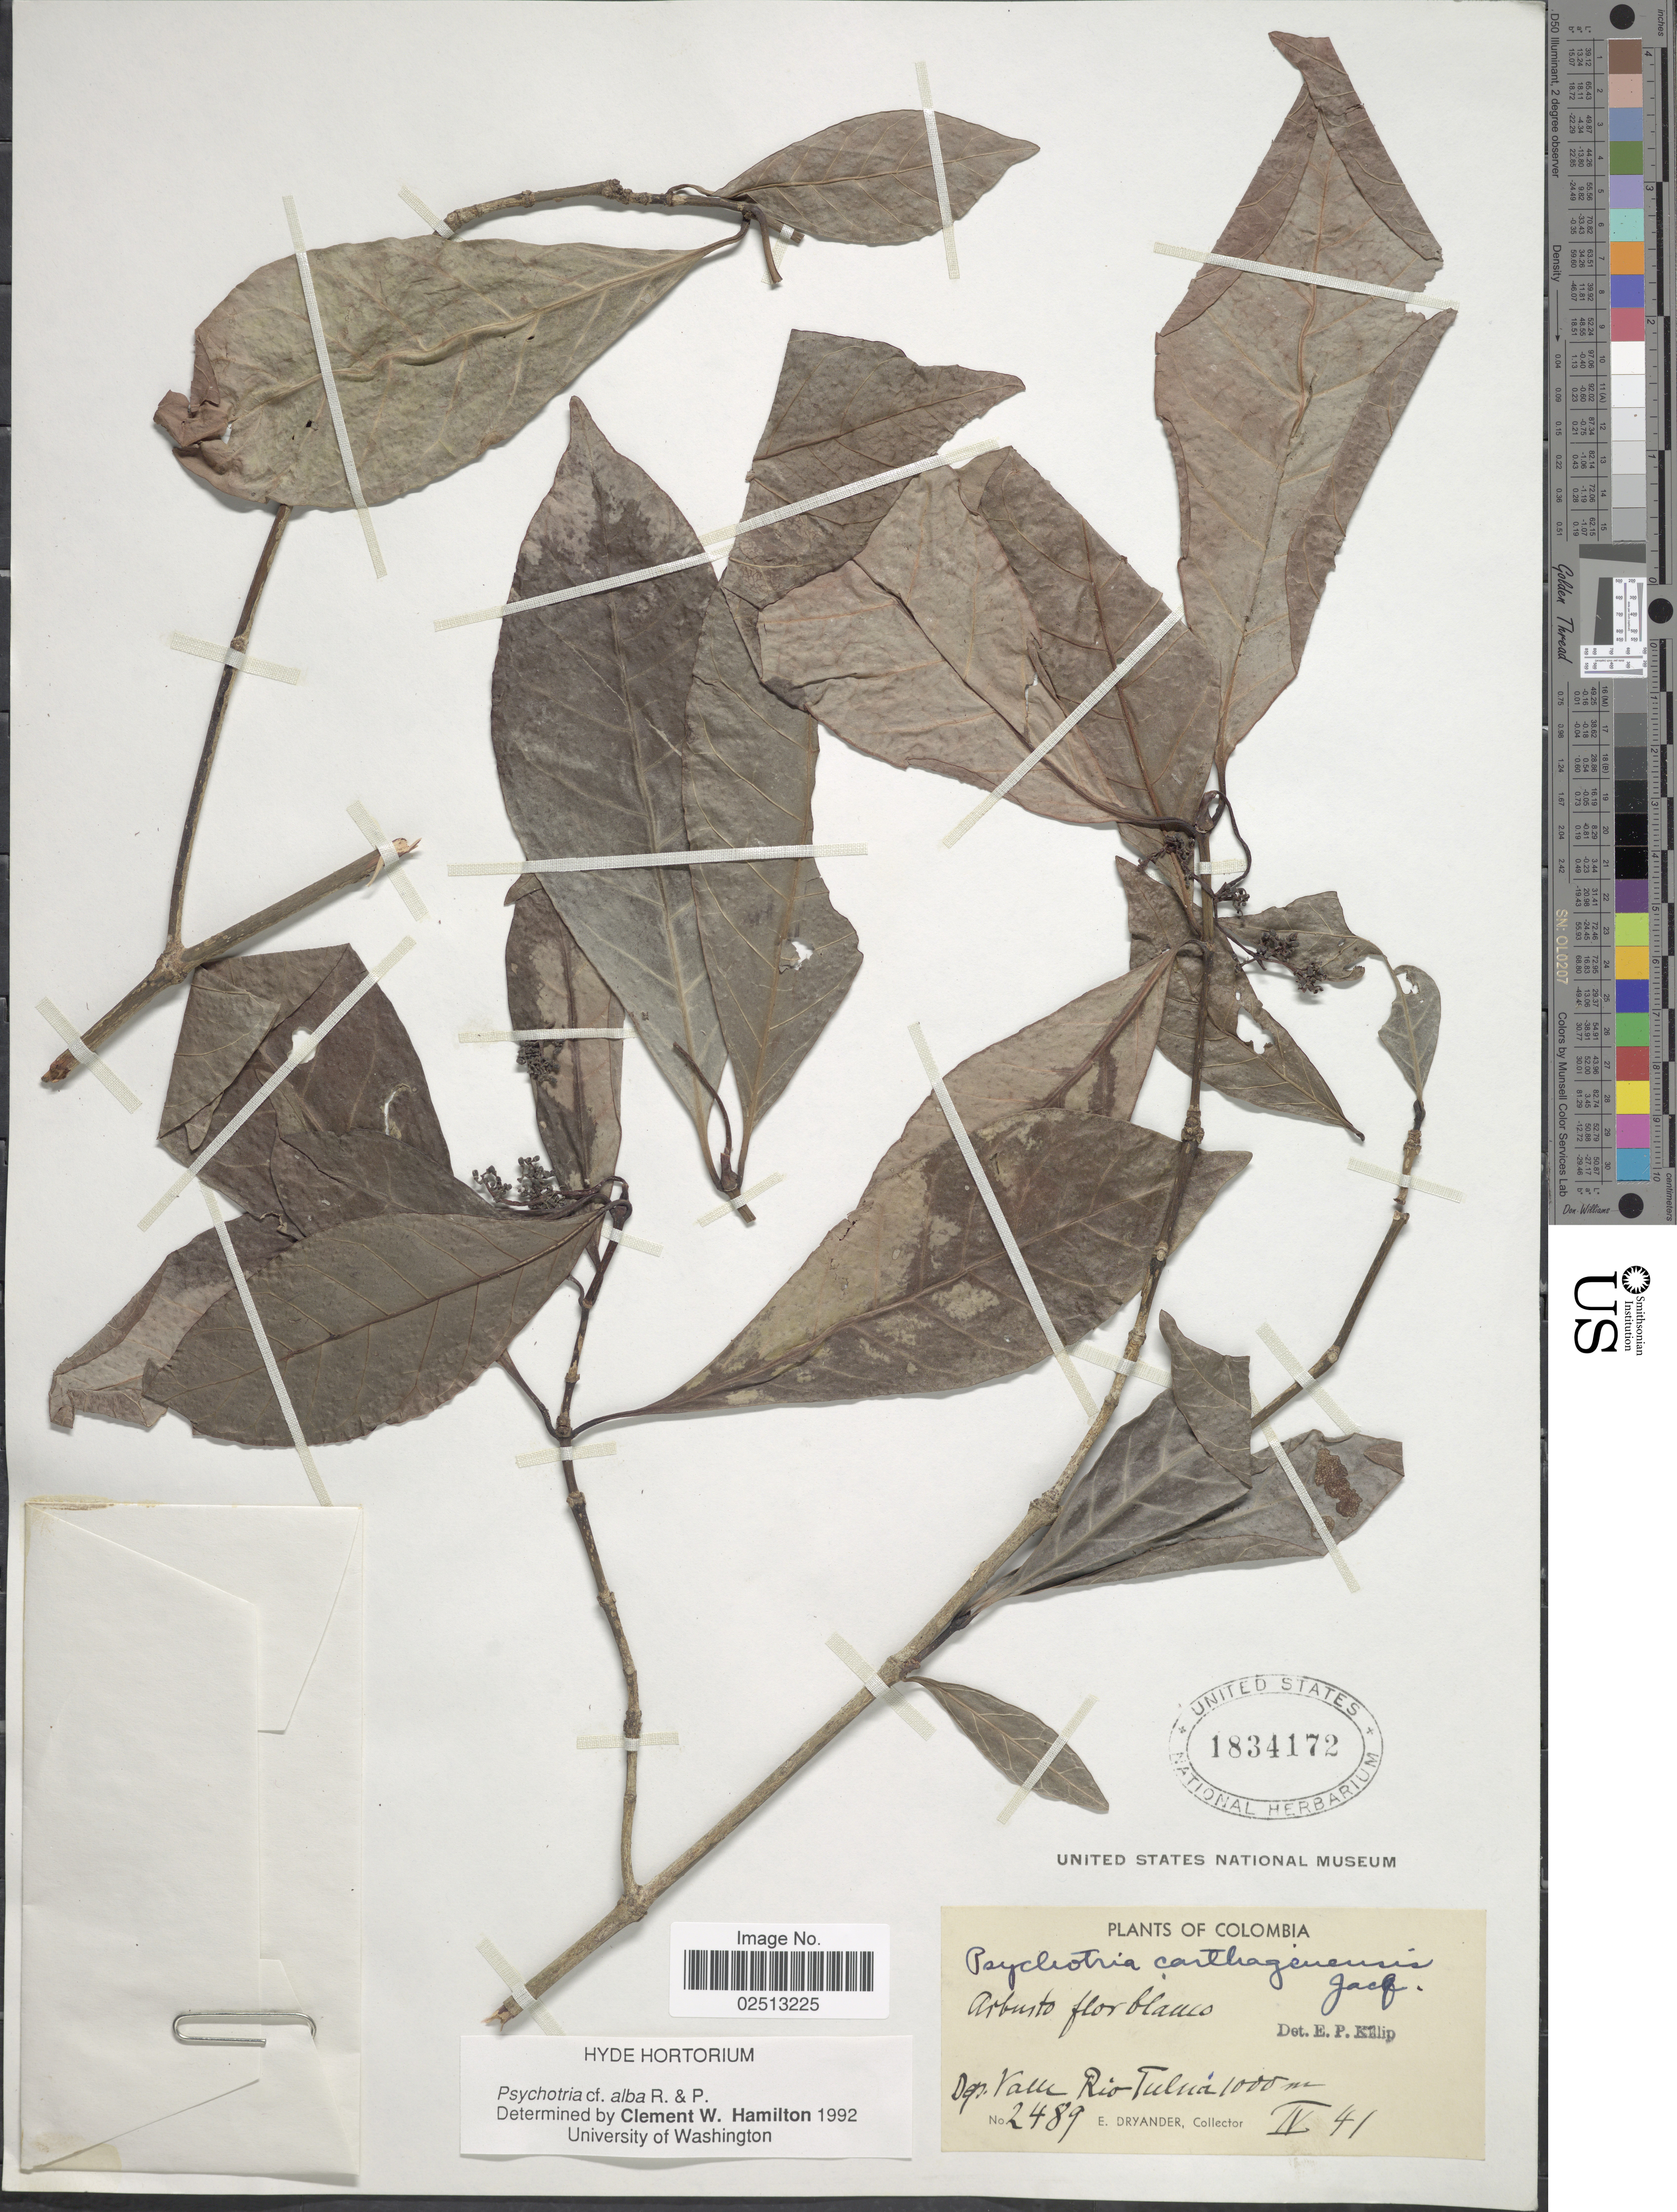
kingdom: Plantae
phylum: Tracheophyta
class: Magnoliopsida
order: Gentianales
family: Rubiaceae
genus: Psychotria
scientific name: Psychotria alba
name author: Ruiz & Pav.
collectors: E. Dryander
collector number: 2489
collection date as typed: Transcribed d/m/y: /4/41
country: Colombia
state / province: Valle del Cauca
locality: Dep. Valle Rio Tulua.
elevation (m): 1000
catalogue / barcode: US 1834172